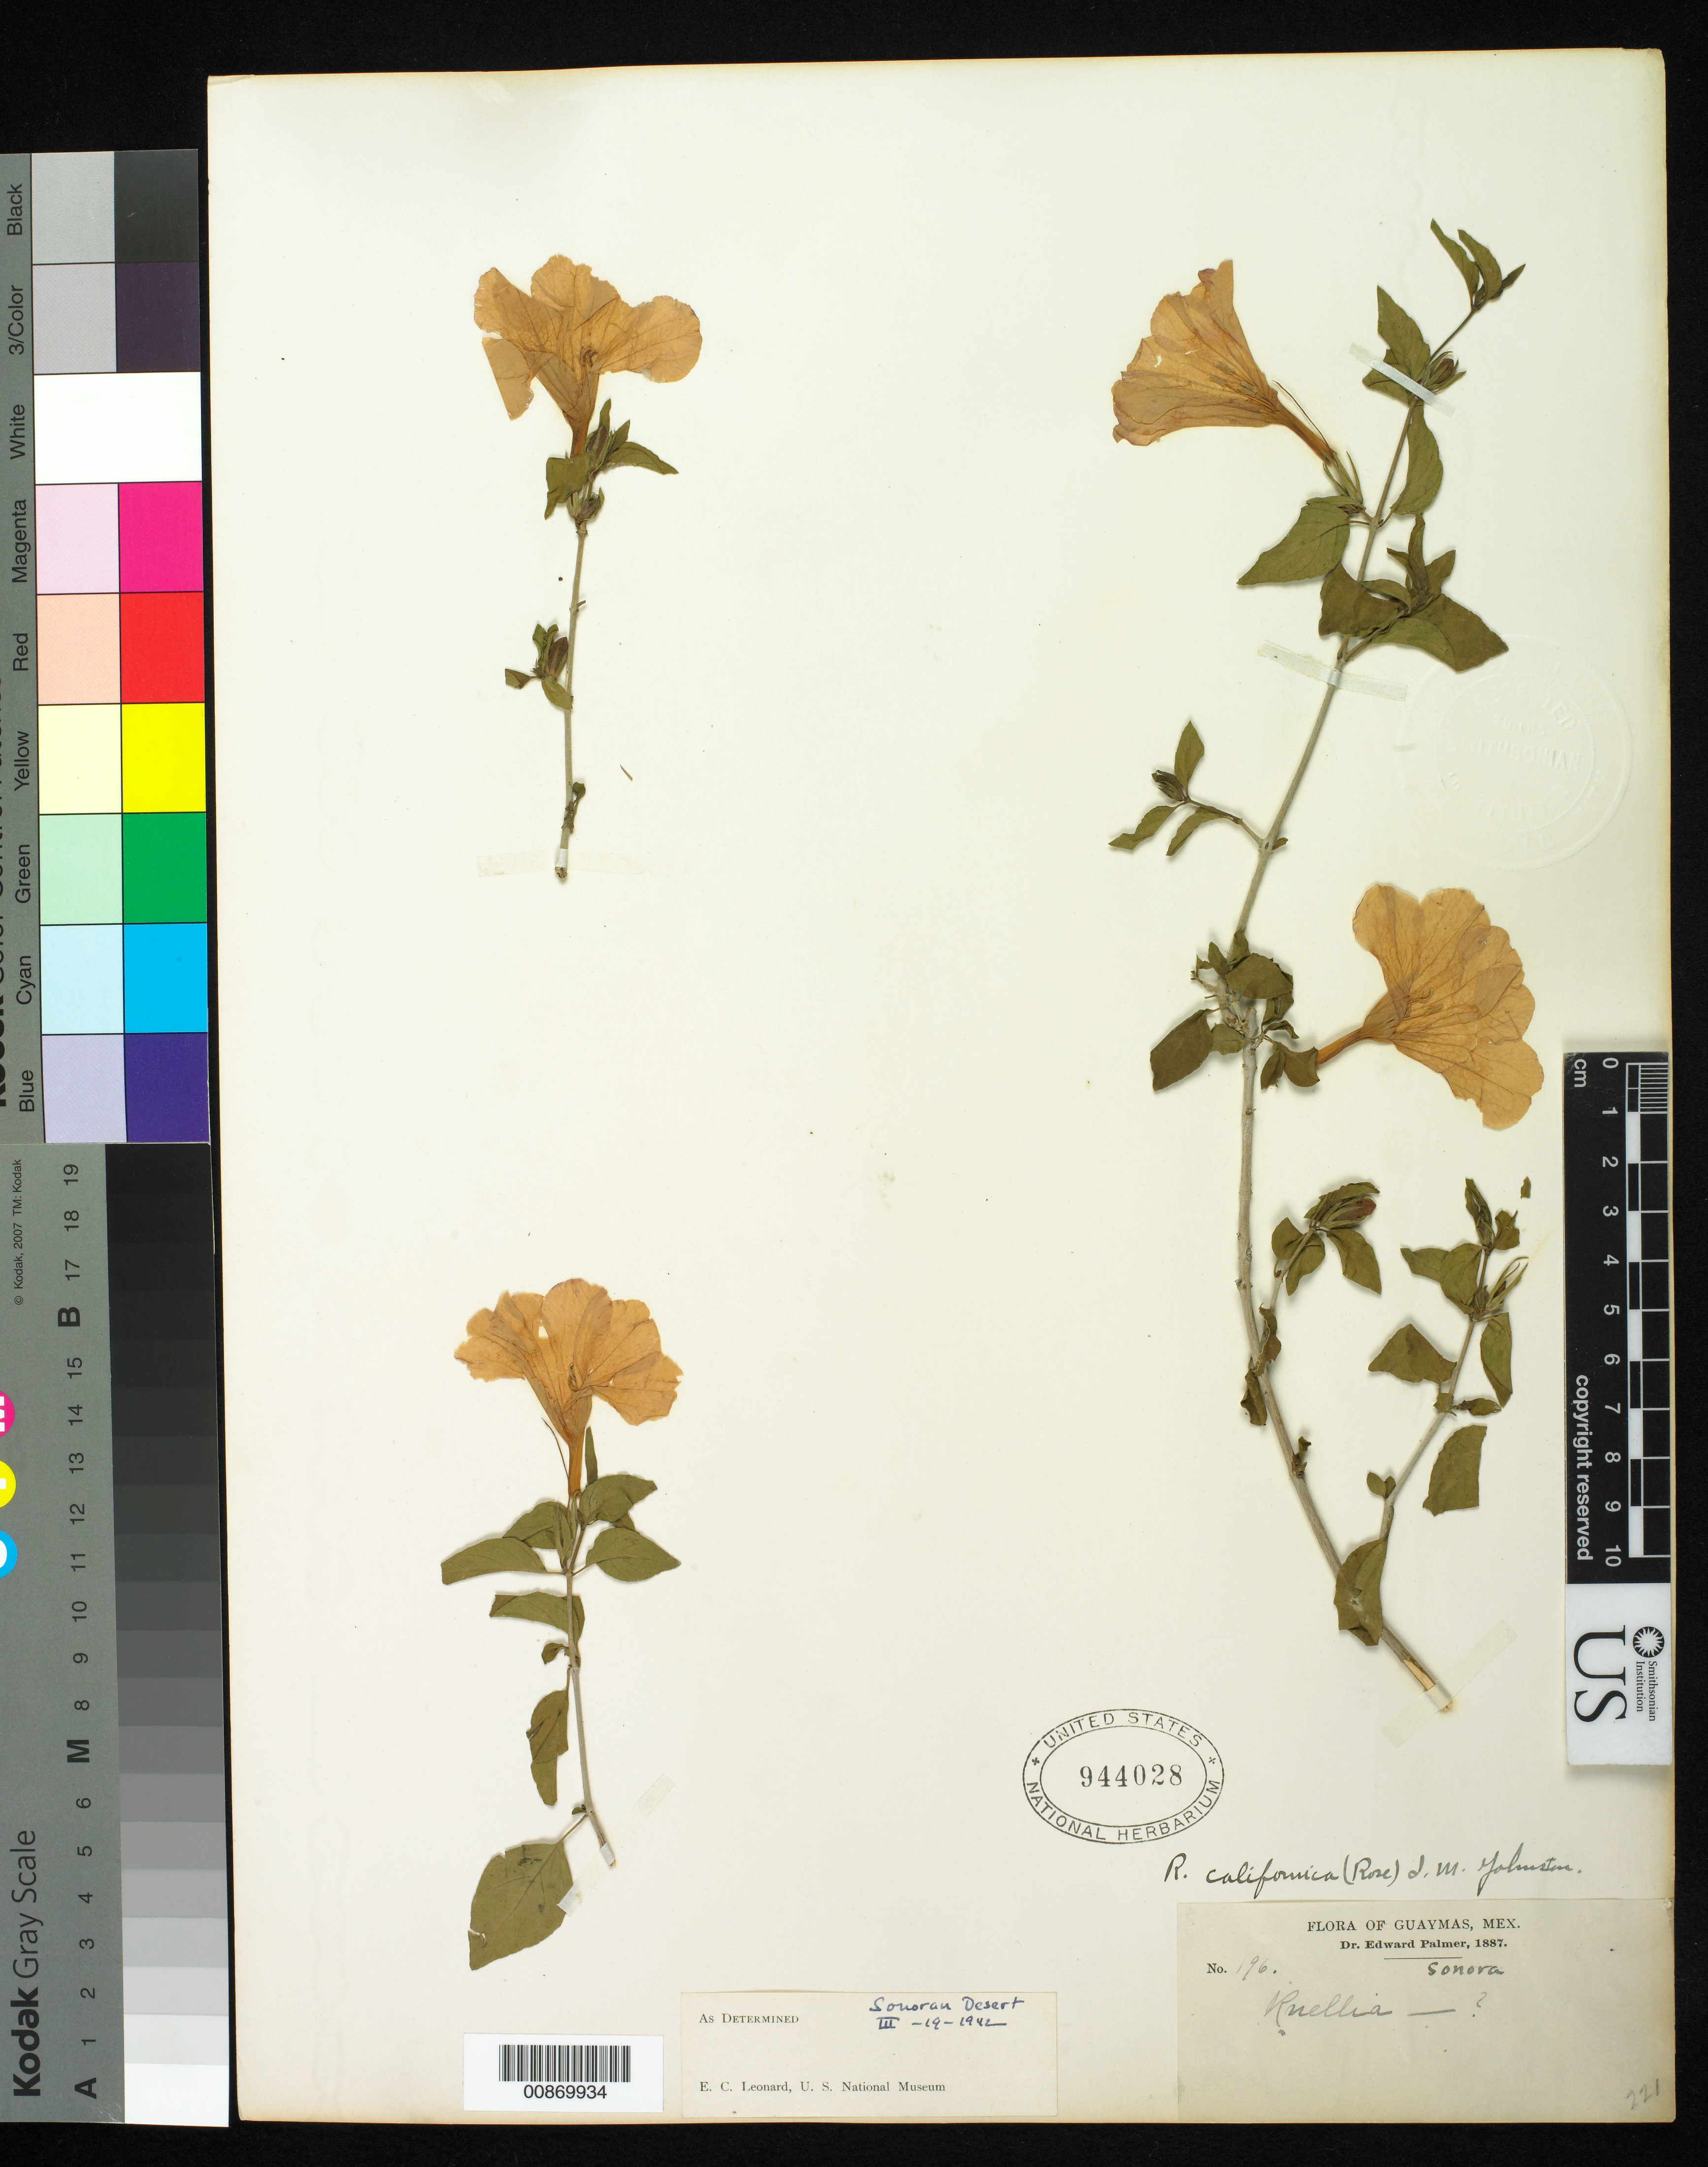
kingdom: Plantae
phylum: Tracheophyta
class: Magnoliopsida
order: Lamiales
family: Acanthaceae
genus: Ruellia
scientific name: Ruellia californica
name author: (Rose) I.M. Johnst.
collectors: E. Palmer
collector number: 196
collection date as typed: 1887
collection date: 1887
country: Mexico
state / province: Sonora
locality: Guaymas, Sonora.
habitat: Sonoran Desert.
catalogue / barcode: US 944028